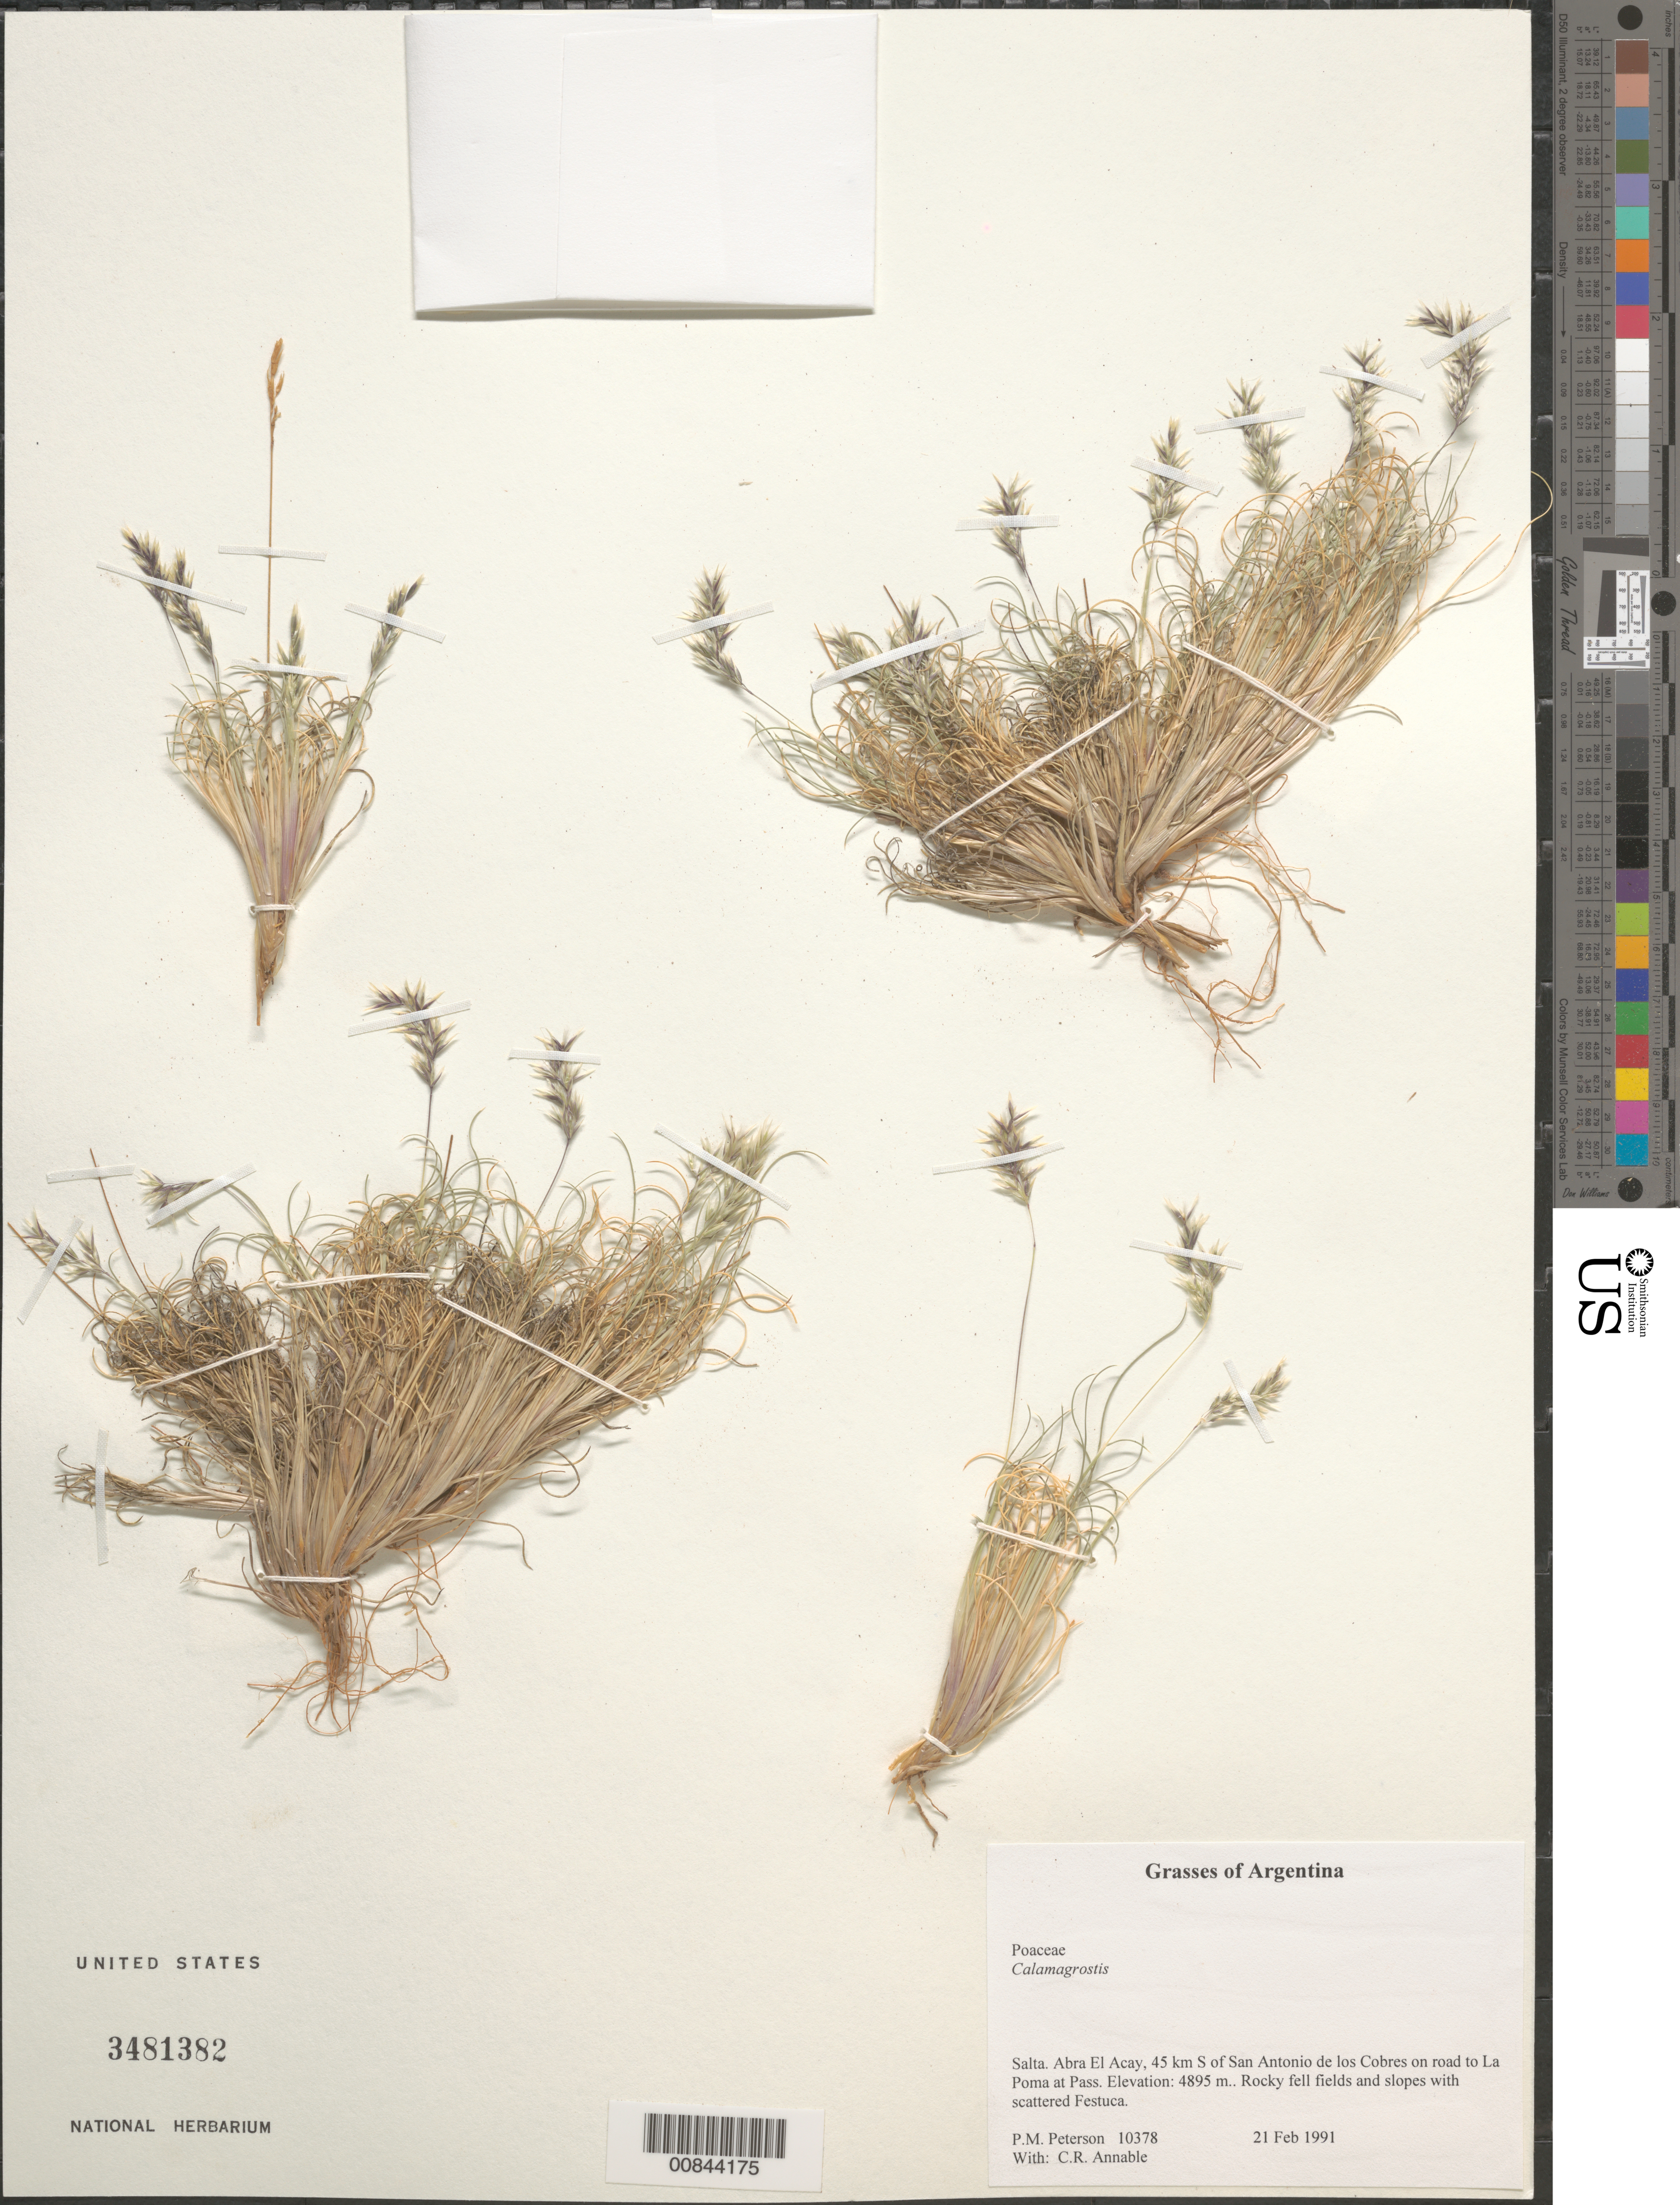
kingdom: Plantae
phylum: Tracheophyta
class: Liliopsida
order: Poales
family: Poaceae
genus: Calamagrostis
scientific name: Calamagrostis sp.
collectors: P. M. Peterson & C. R. Annable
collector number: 10378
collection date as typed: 21 Feb 1991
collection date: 1991-02-21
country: Argentina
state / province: Salta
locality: Abra El Acay, 45 km S of San Antonio de los Cobres on road to La Poma at Pass.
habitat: Rocky fell fields and slopes with scattered Festuca.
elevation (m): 4895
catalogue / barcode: US 3481382